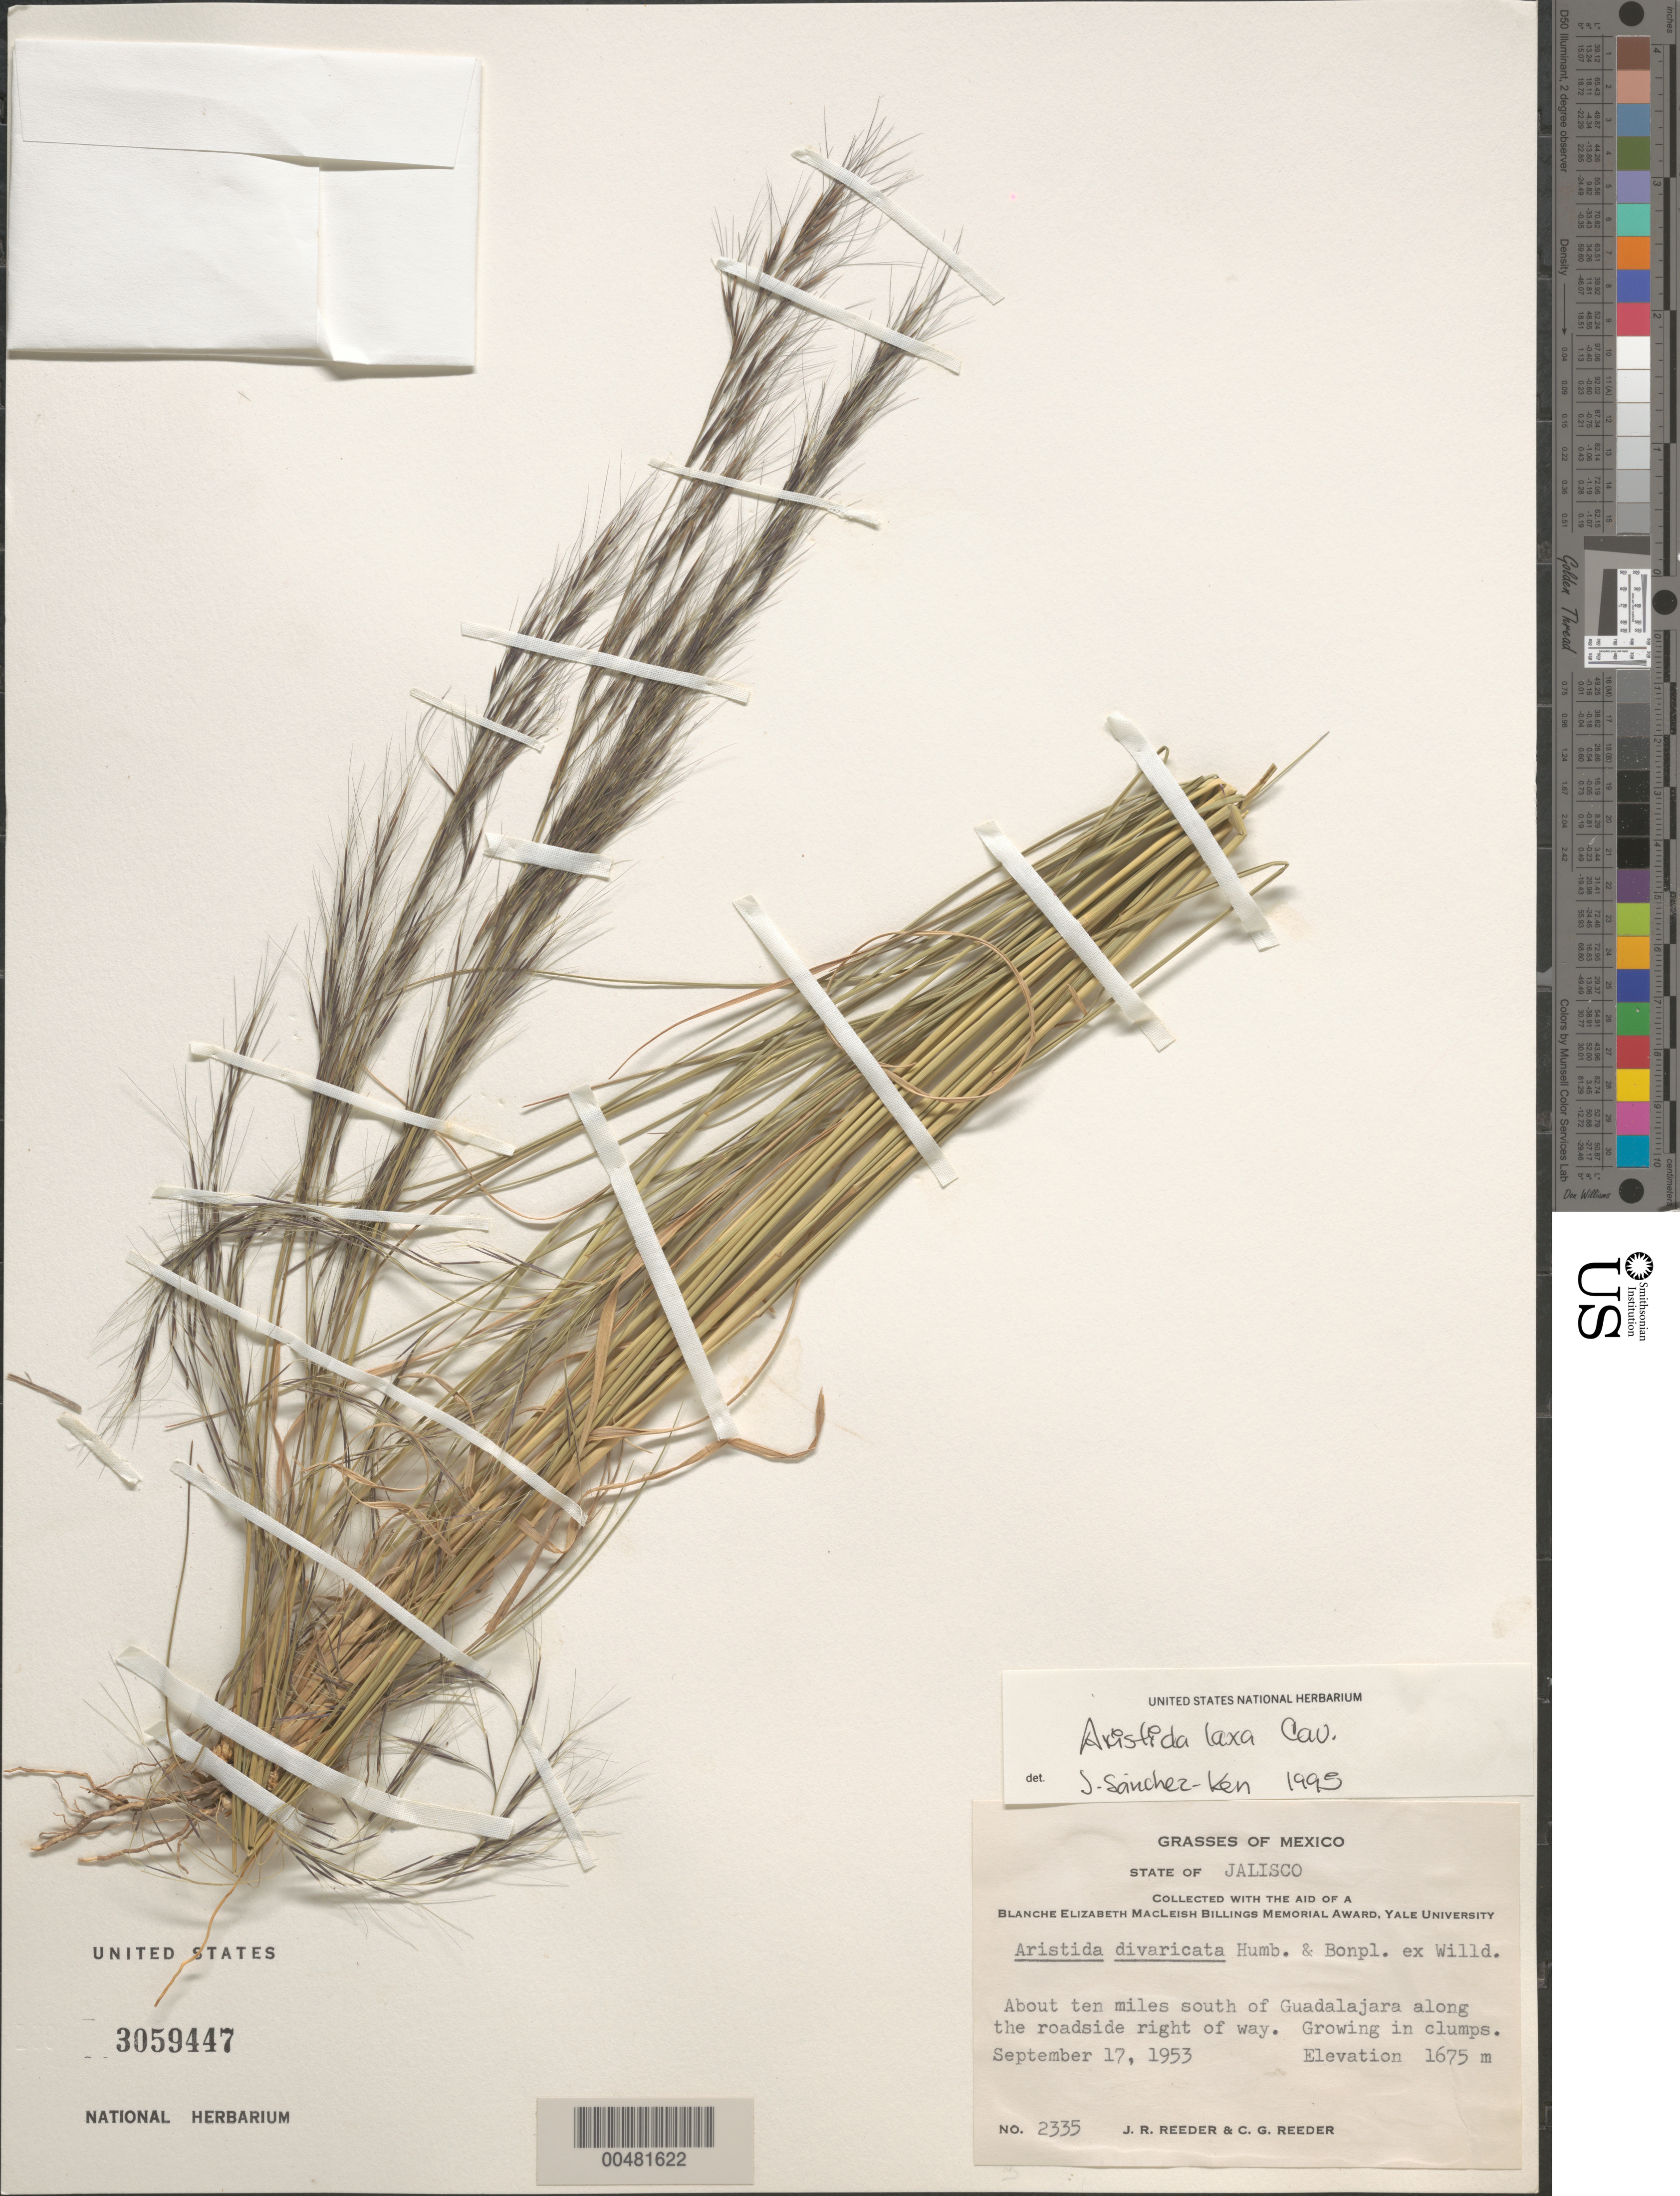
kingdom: Plantae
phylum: Tracheophyta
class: Liliopsida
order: Poales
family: Poaceae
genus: Aristida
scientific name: Aristida laxa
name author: Cav.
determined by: Sánchez-Ken, J. G.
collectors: J. R. Reeder & C. G. Reeder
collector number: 2335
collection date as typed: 17 Sep 1953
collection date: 1953-09-17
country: Mexico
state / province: Jalisco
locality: About 10 mi S of Guadalajara along the rd side right of way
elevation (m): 1675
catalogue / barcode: US 3059447